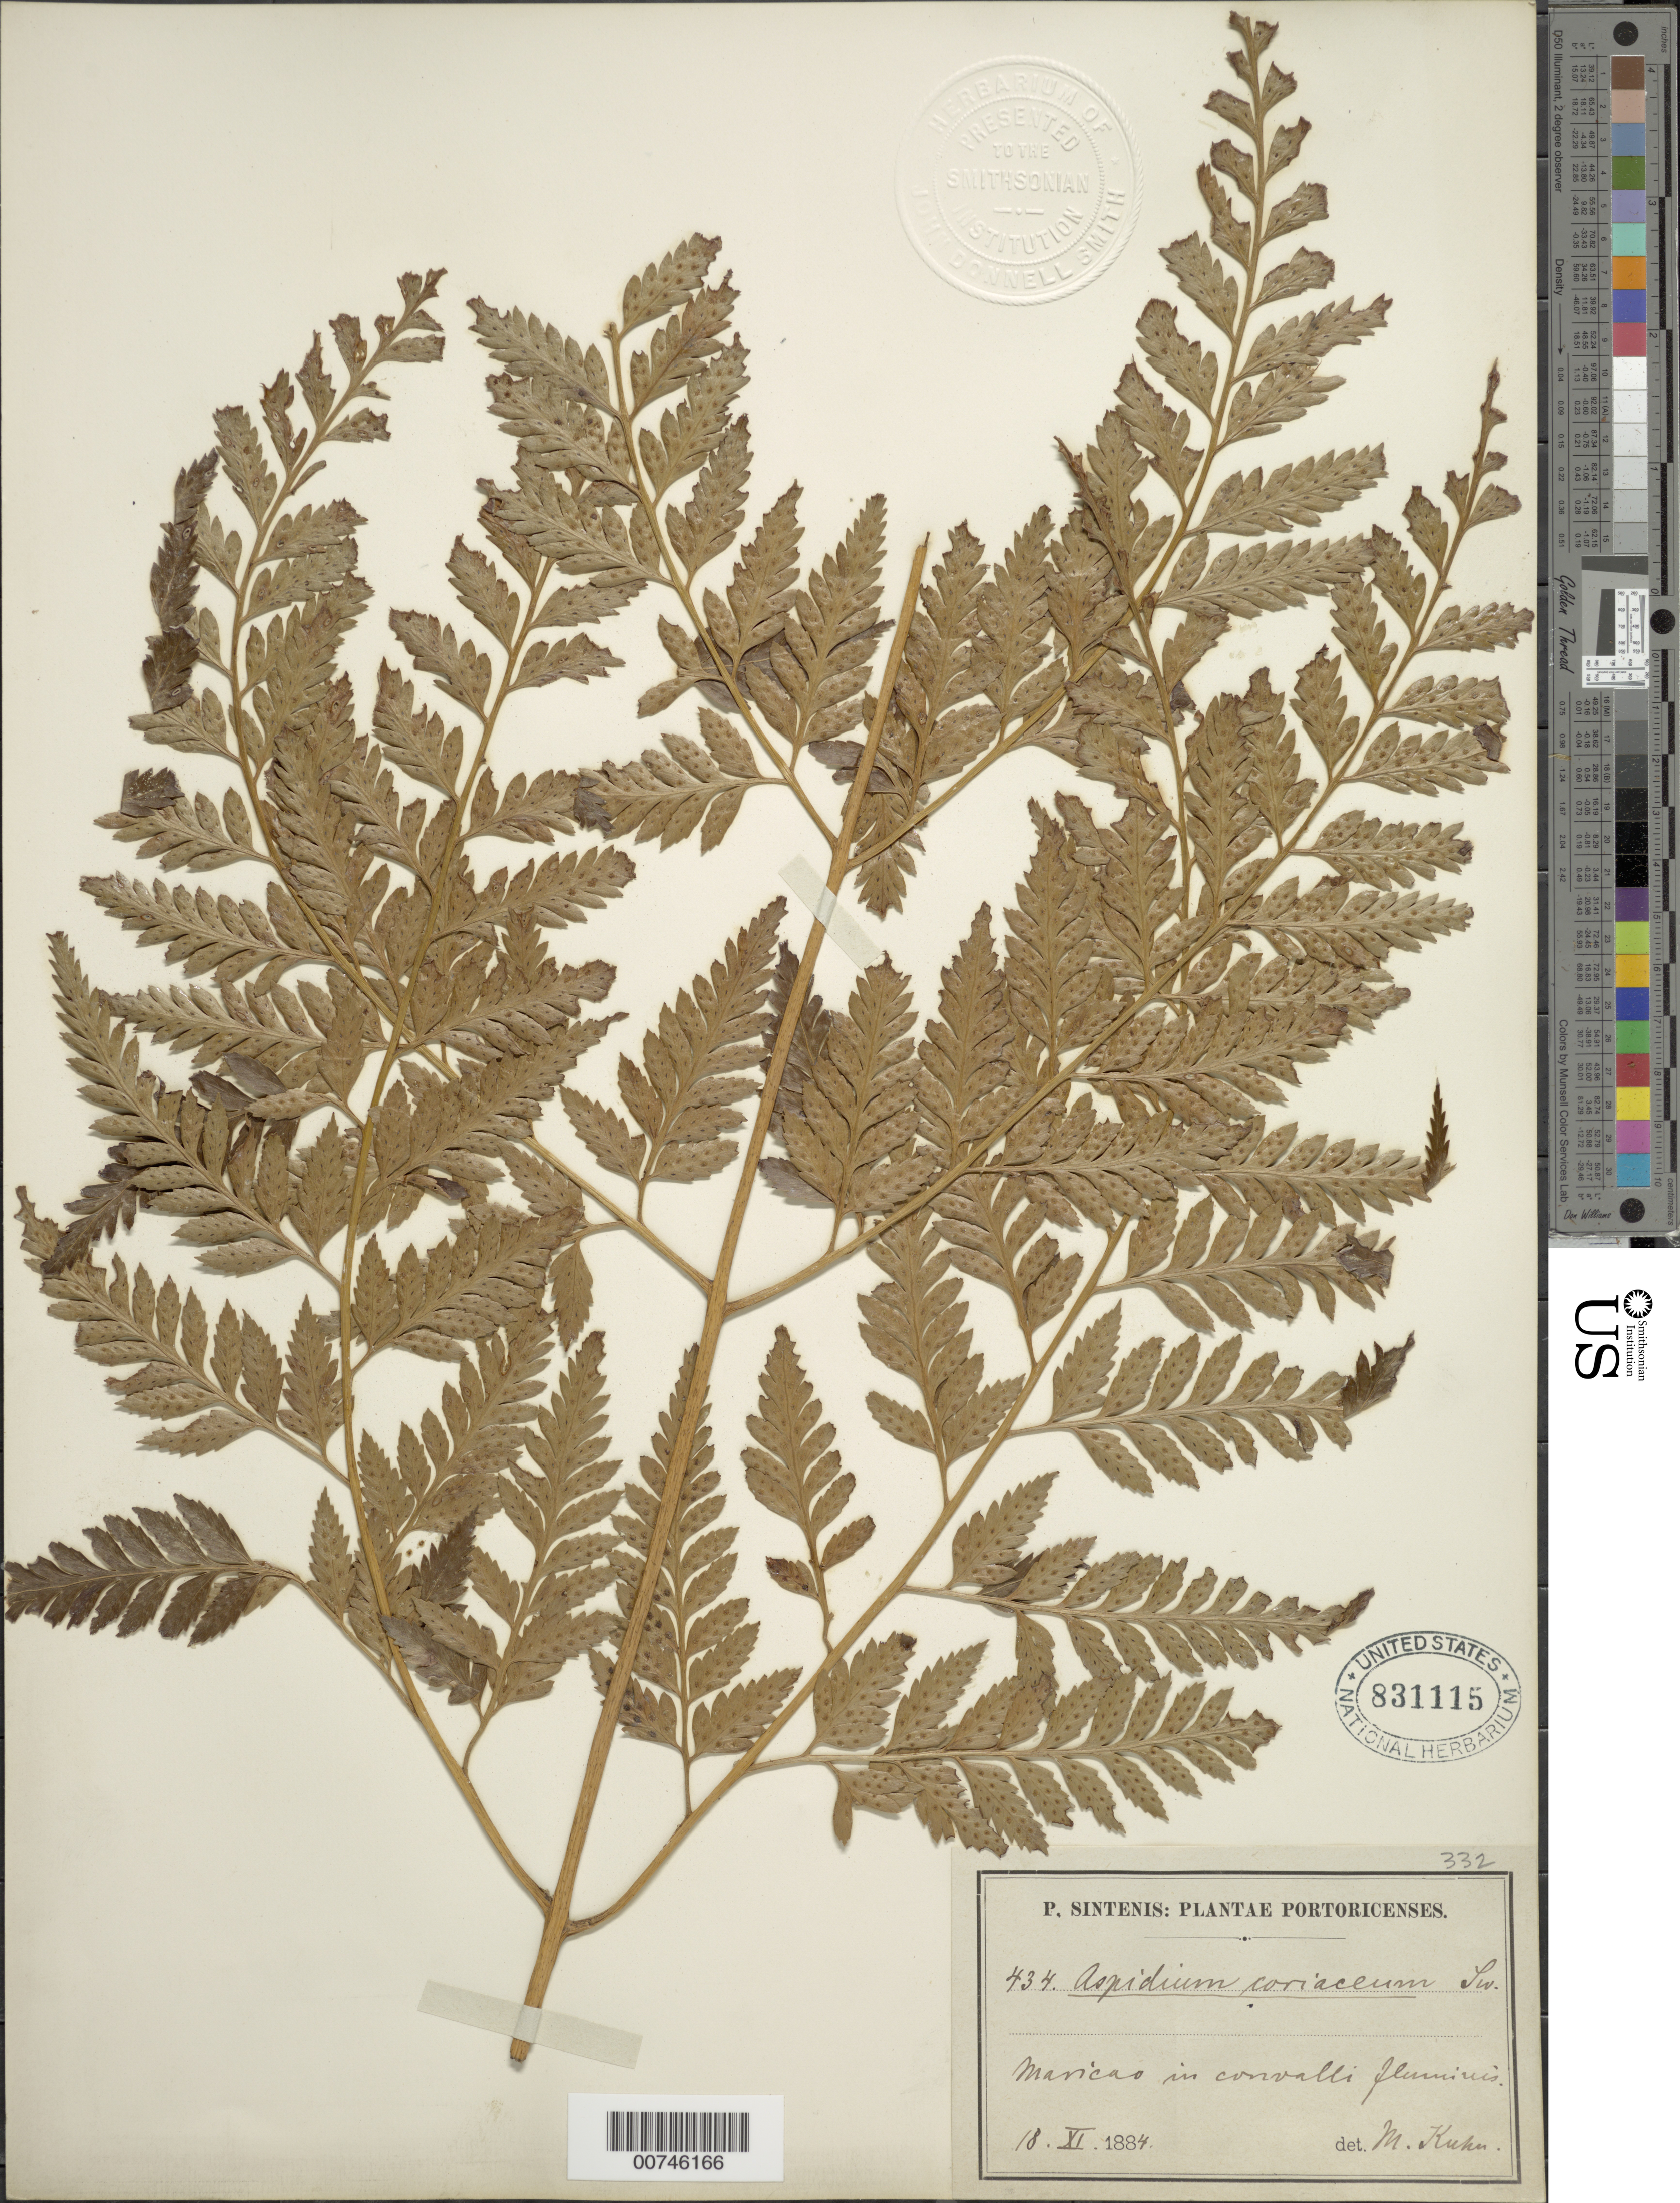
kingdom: Plantae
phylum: Tracheophyta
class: Polypodiopsida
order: Polypodiales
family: Dryopteridaceae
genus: Rumohra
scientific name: Rumohra adiantiformis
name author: (G. Forst.) Ching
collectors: P. Sintenis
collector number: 434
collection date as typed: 18 Nov 1884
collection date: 1884-11-18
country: Puerto Rico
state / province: Maricao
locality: In convalli fluminis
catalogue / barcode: US 831115